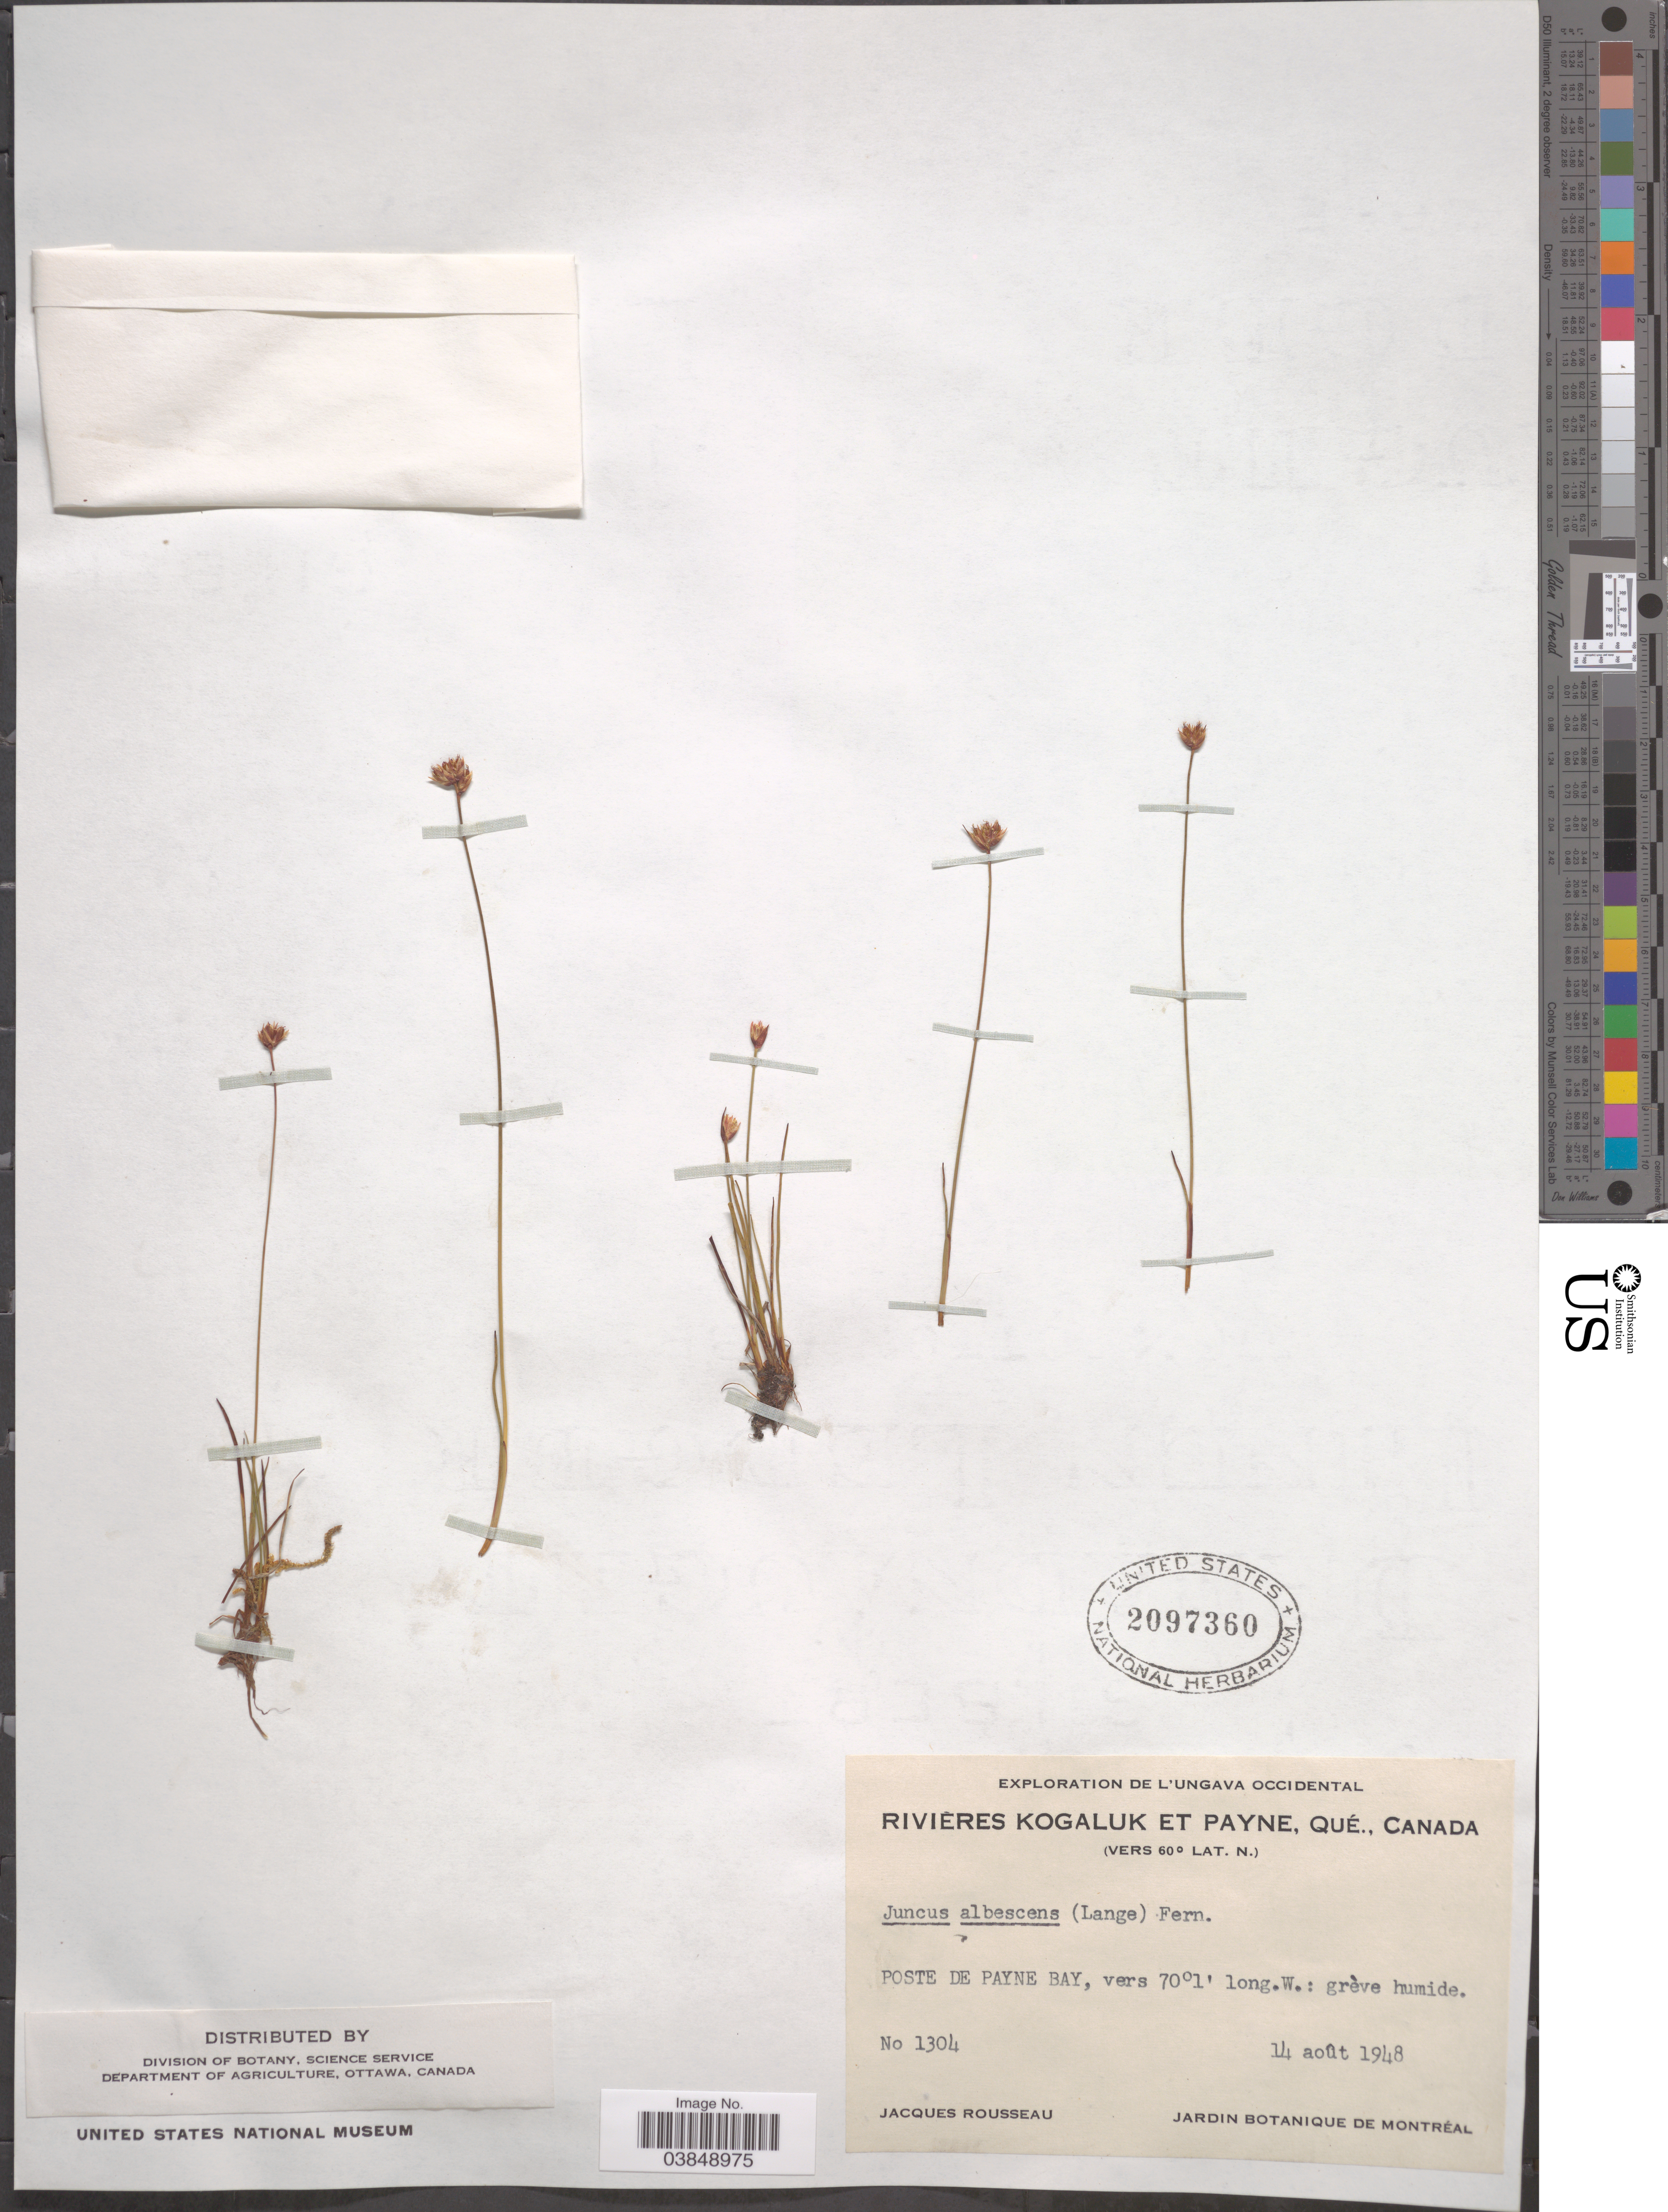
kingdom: Plantae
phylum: Tracheophyta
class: Liliopsida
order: Poales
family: Juncaceae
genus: Juncus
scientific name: Juncus albescens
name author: Fernald & Lange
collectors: J. Rousseau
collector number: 1304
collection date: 1948-08-14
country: Canada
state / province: Quebec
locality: Rivières Kogaluk et Payne. Poste de Payne Bay.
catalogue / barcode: US 2097360